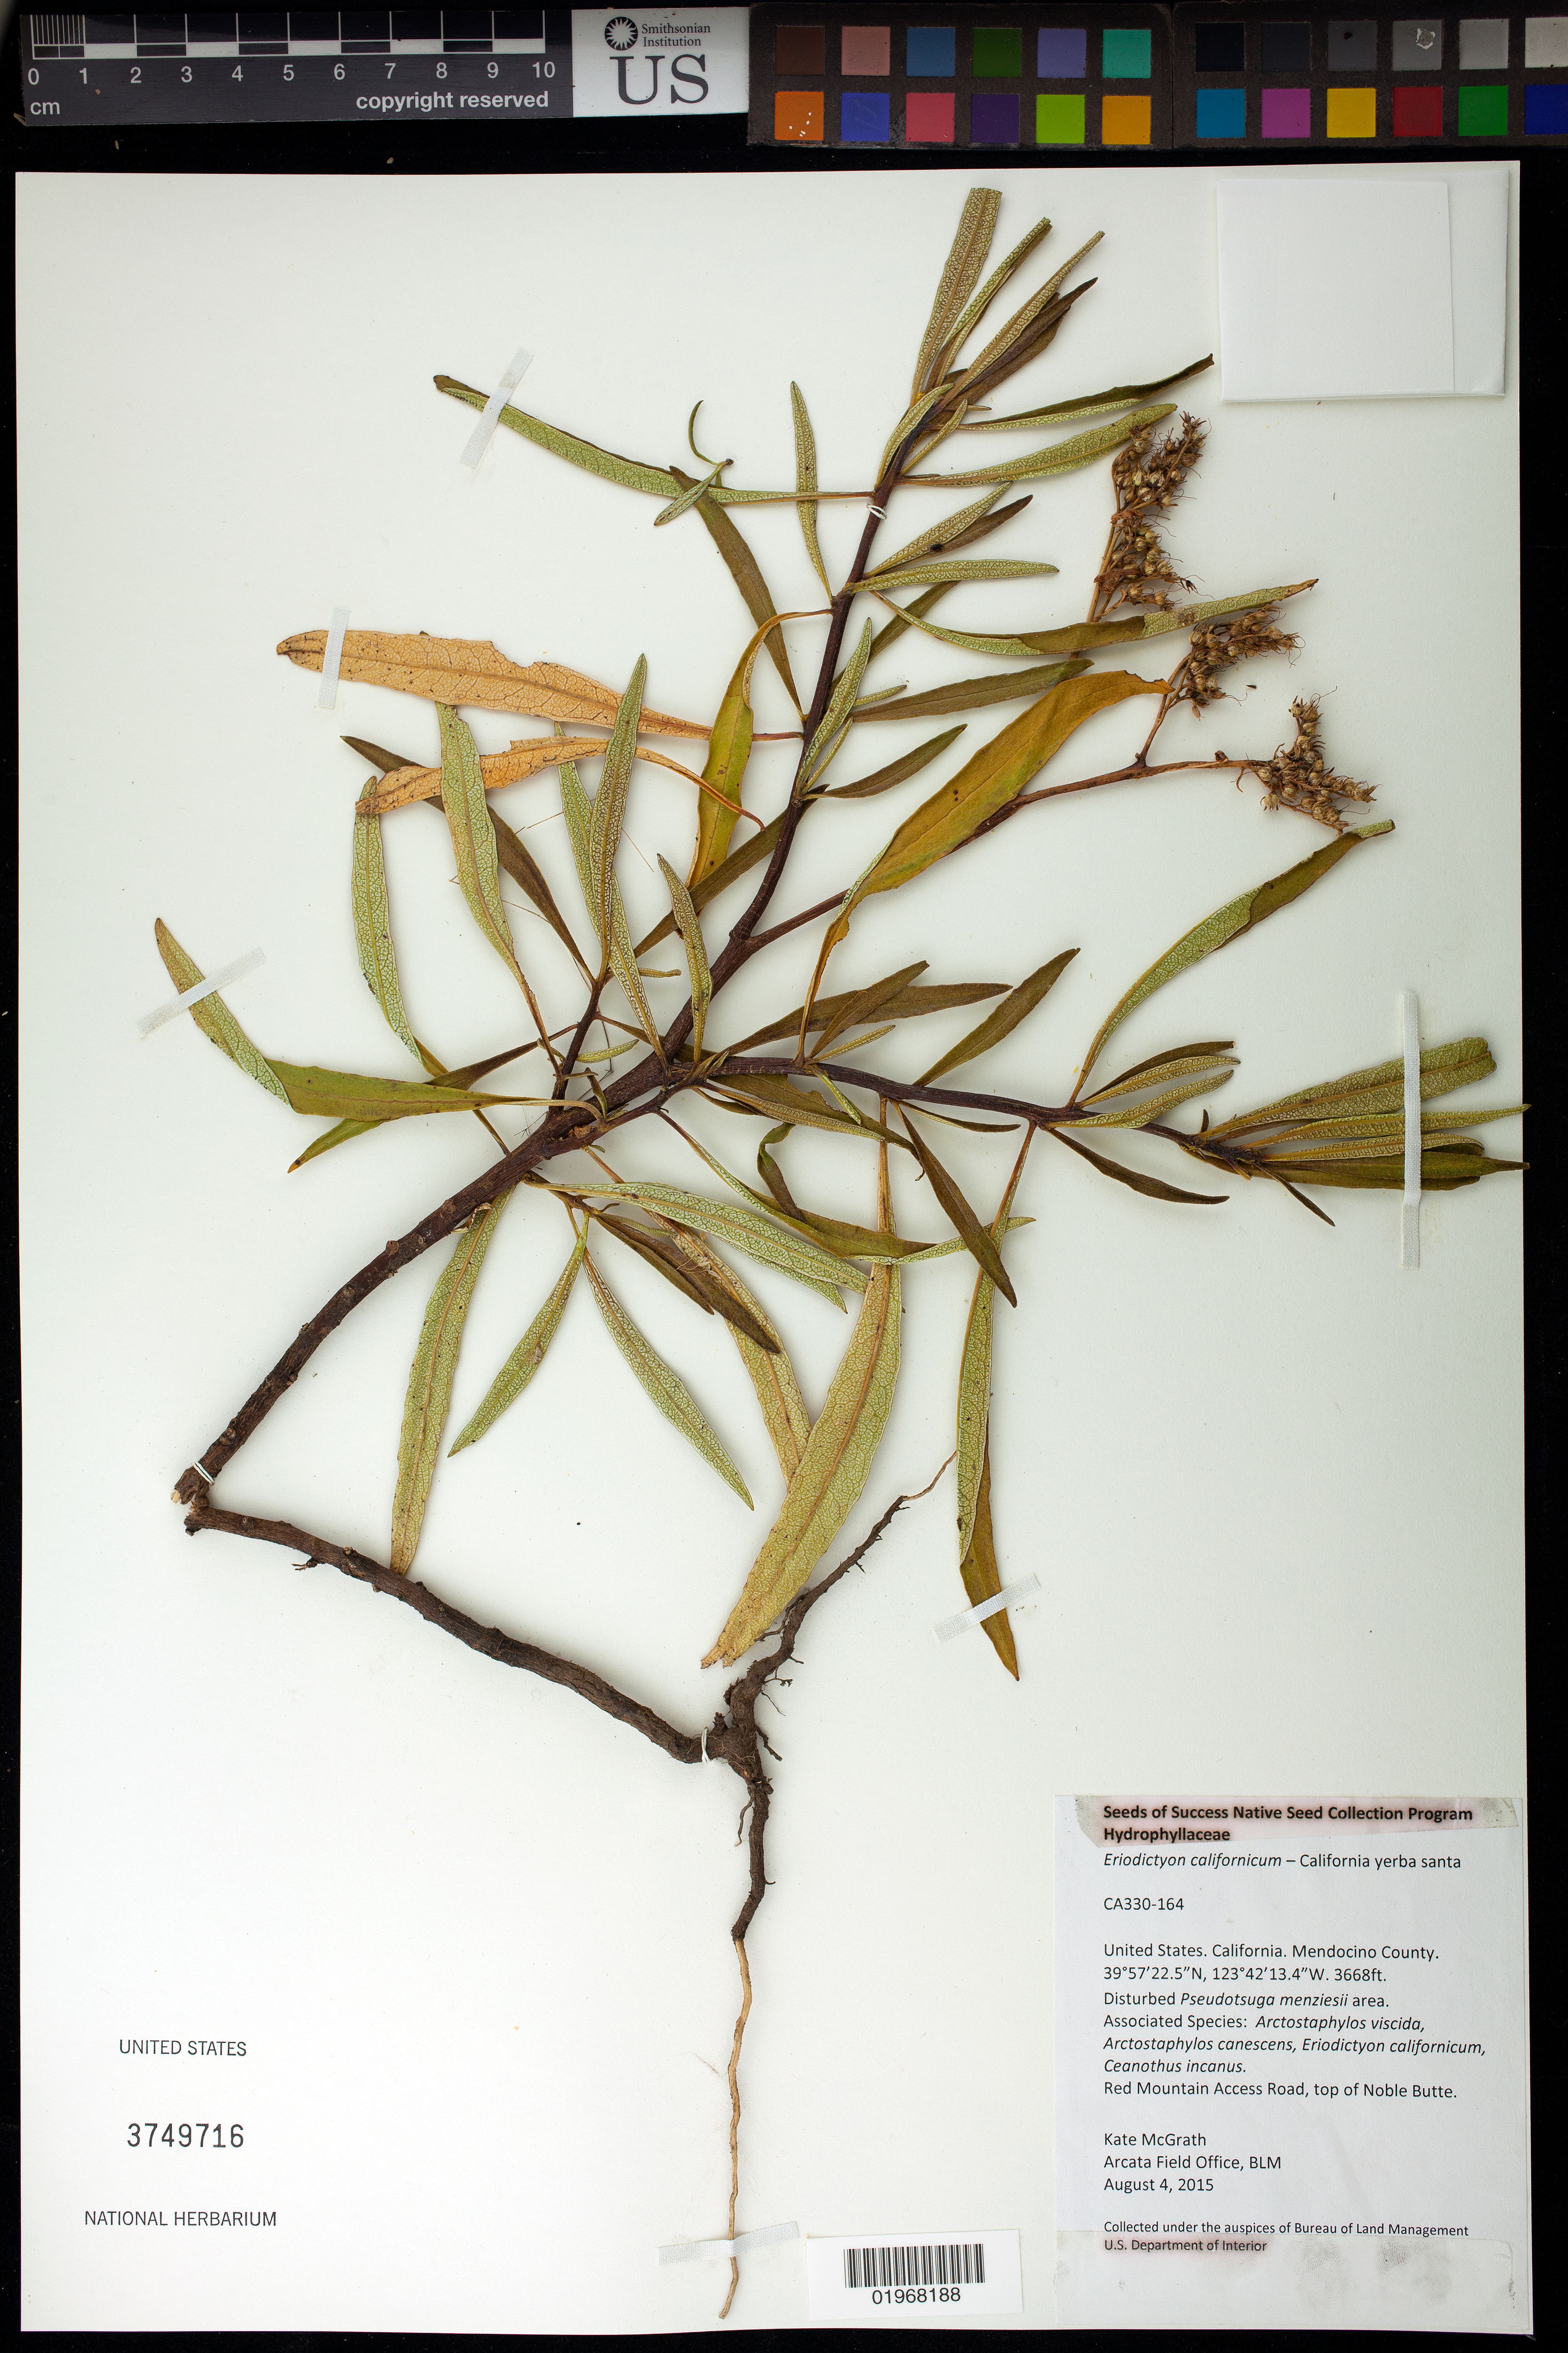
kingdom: Plantae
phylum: Tracheophyta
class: Magnoliopsida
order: Boraginales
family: Namaceae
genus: Eriodictyon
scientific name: Eriodictyon californicum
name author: (Hook. & Arn.) Torr.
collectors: K. McGrath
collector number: CA330-164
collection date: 2015-08-04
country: United States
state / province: California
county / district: Mendocino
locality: Red Mountain, Red Mountain Access Rd; Holcombs Rd, Top of Noble Butte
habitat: Disturbed, burned, Douglas fir dominant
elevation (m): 1118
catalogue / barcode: US 3749716